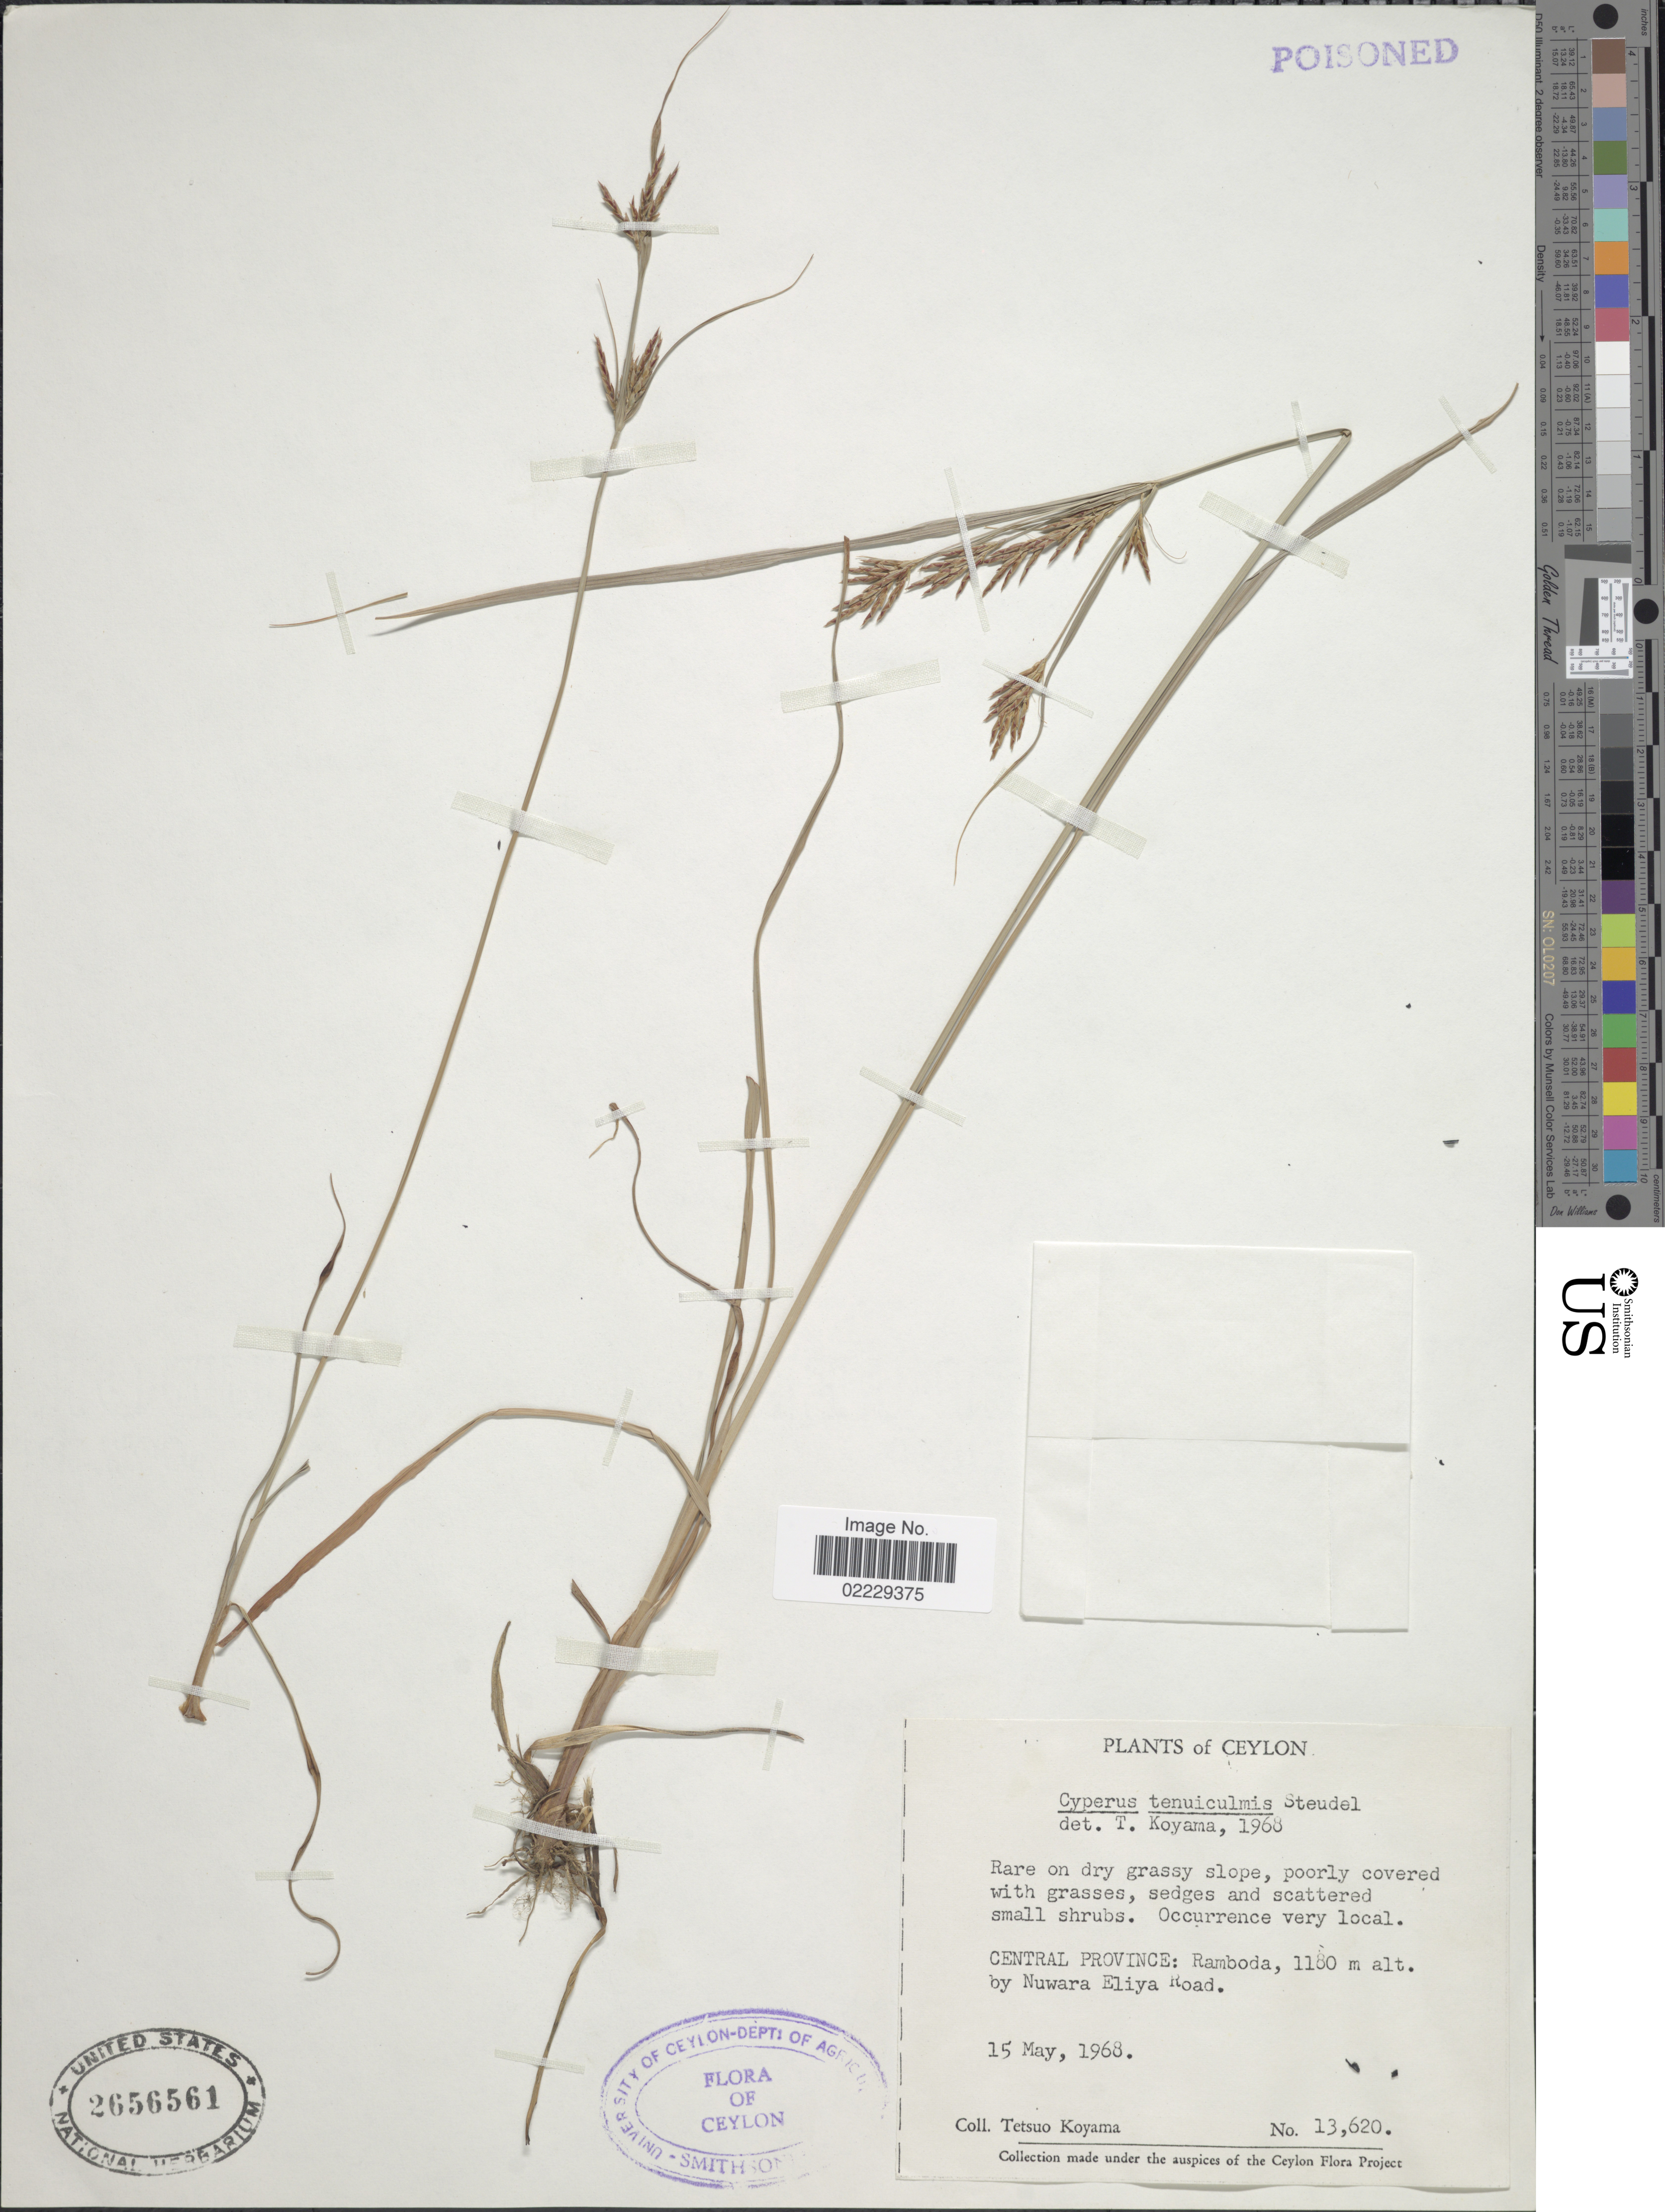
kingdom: Plantae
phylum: Tracheophyta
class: Liliopsida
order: Poales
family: Cyperaceae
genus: Cyperus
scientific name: Cyperus tenuiculmis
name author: Boeckeler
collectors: T. Koyama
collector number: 13620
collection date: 1968-05-15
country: Sri Lanka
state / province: Central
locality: Ceylon, Ramboda, by Nuwara Eliya Road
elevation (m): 1180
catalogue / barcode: US 2656561